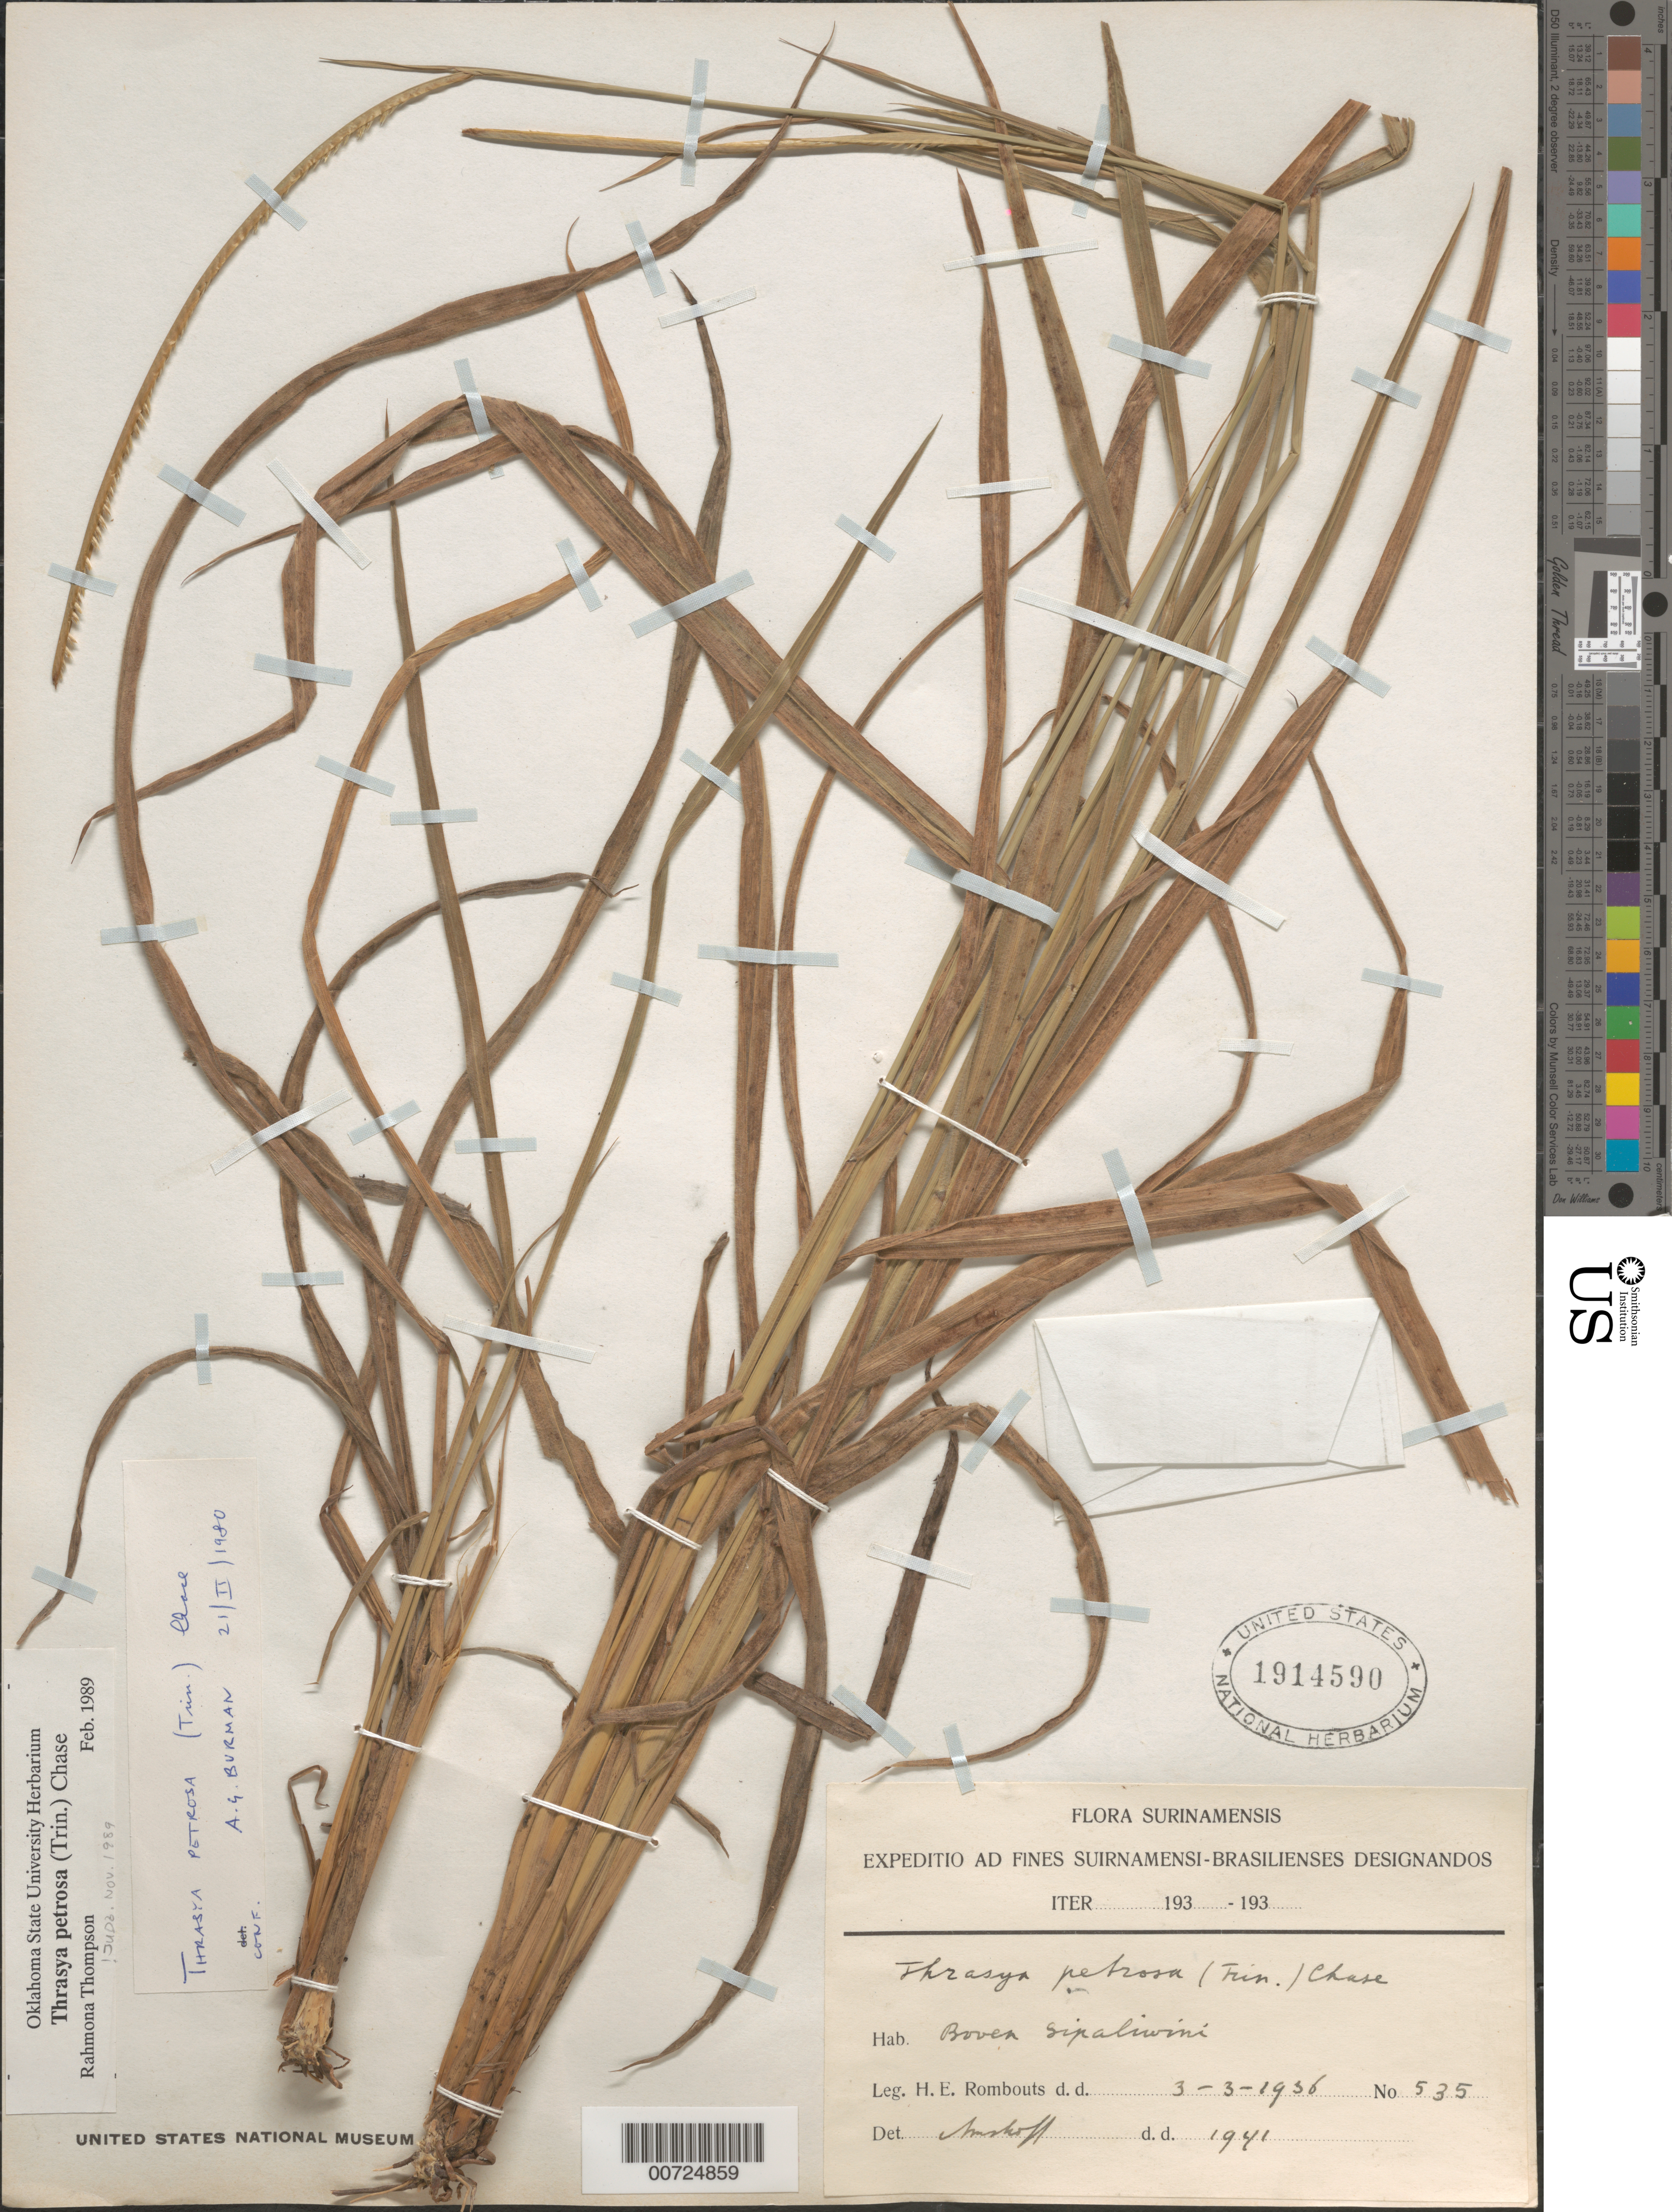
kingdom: Plantae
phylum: Tracheophyta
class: Liliopsida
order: Poales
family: Poaceae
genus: Thrasya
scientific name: Thrasya petrosa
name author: (Trin.) Chase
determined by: Thompson, R.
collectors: H. Rombouts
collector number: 535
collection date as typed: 3-Mar-36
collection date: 1936-03-03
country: Suriname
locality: Sipaliwini, above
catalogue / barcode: US 1914590